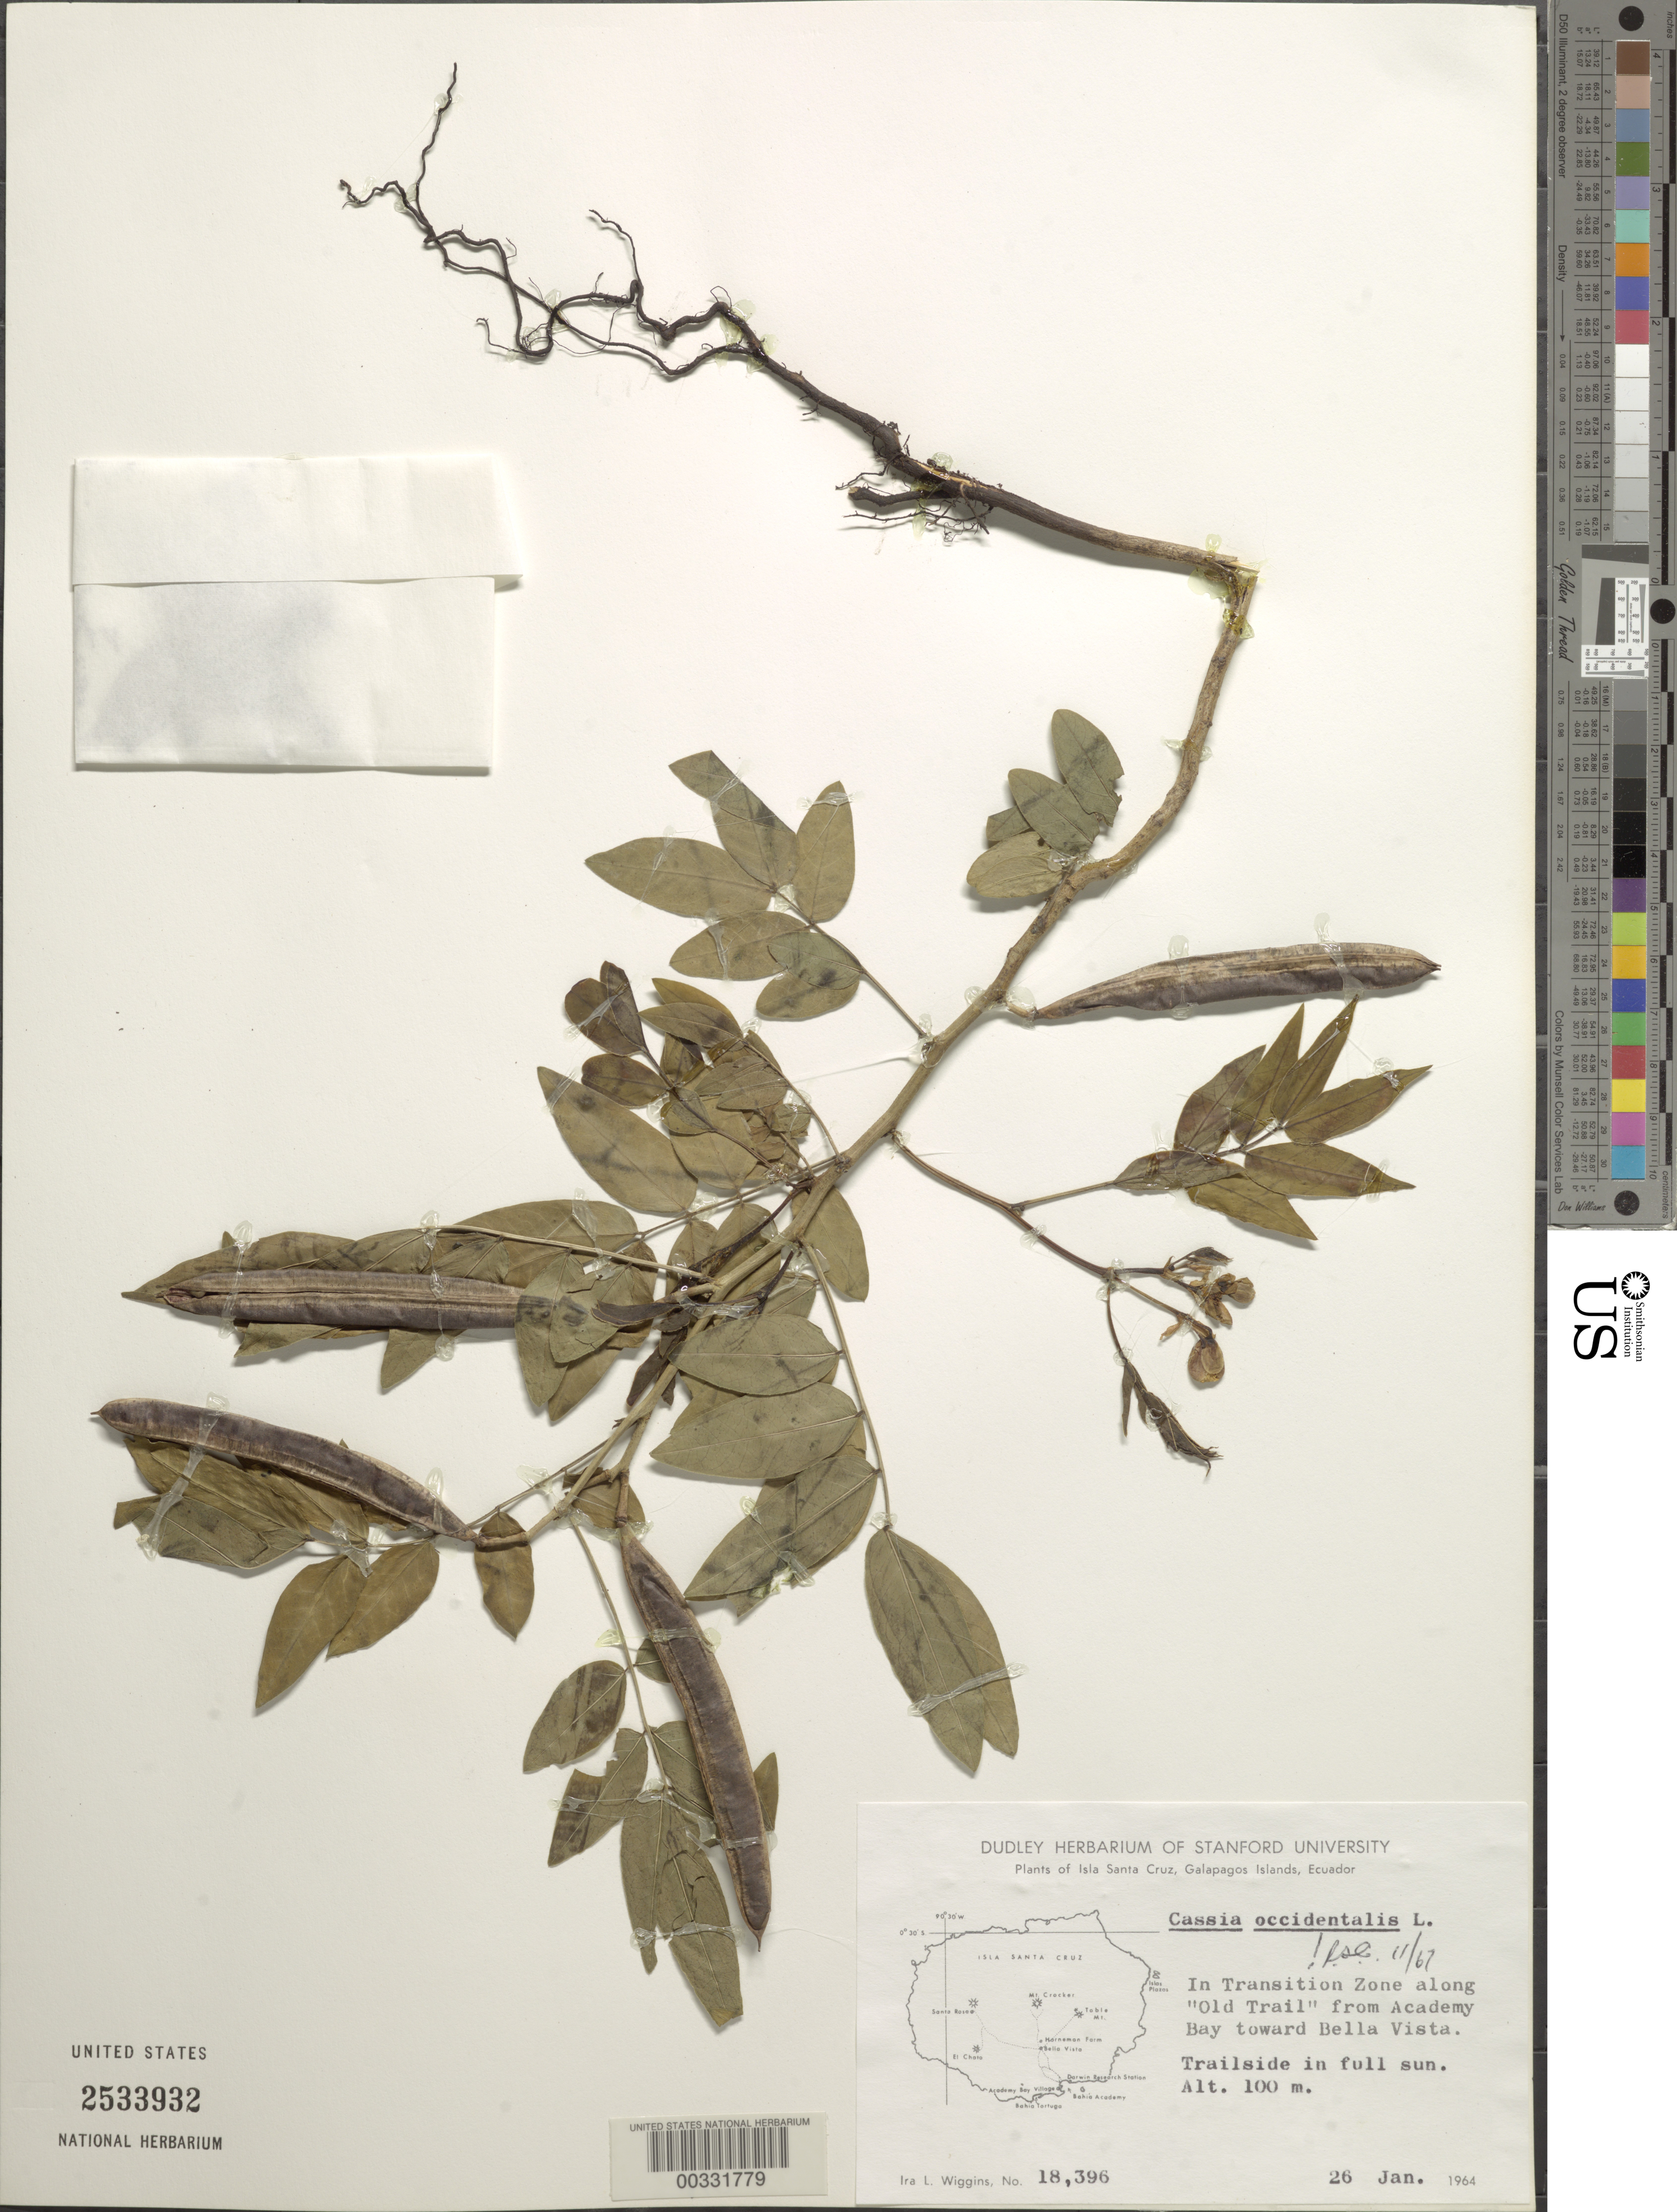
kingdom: Plantae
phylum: Tracheophyta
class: Magnoliopsida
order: Fabales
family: Fabaceae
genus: Senna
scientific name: Senna occidentalis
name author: (L.) Link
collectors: I. L. Wiggins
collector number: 18396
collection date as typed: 26 Jan 1964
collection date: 1964-01-26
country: Ecuador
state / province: Colón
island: Santa Cruz [Indefatigable, Chaves]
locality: In transition zone along "old Trail" from Academy Bay toward Bella Vista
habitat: Trailside in full sun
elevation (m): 100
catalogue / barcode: US 2533932